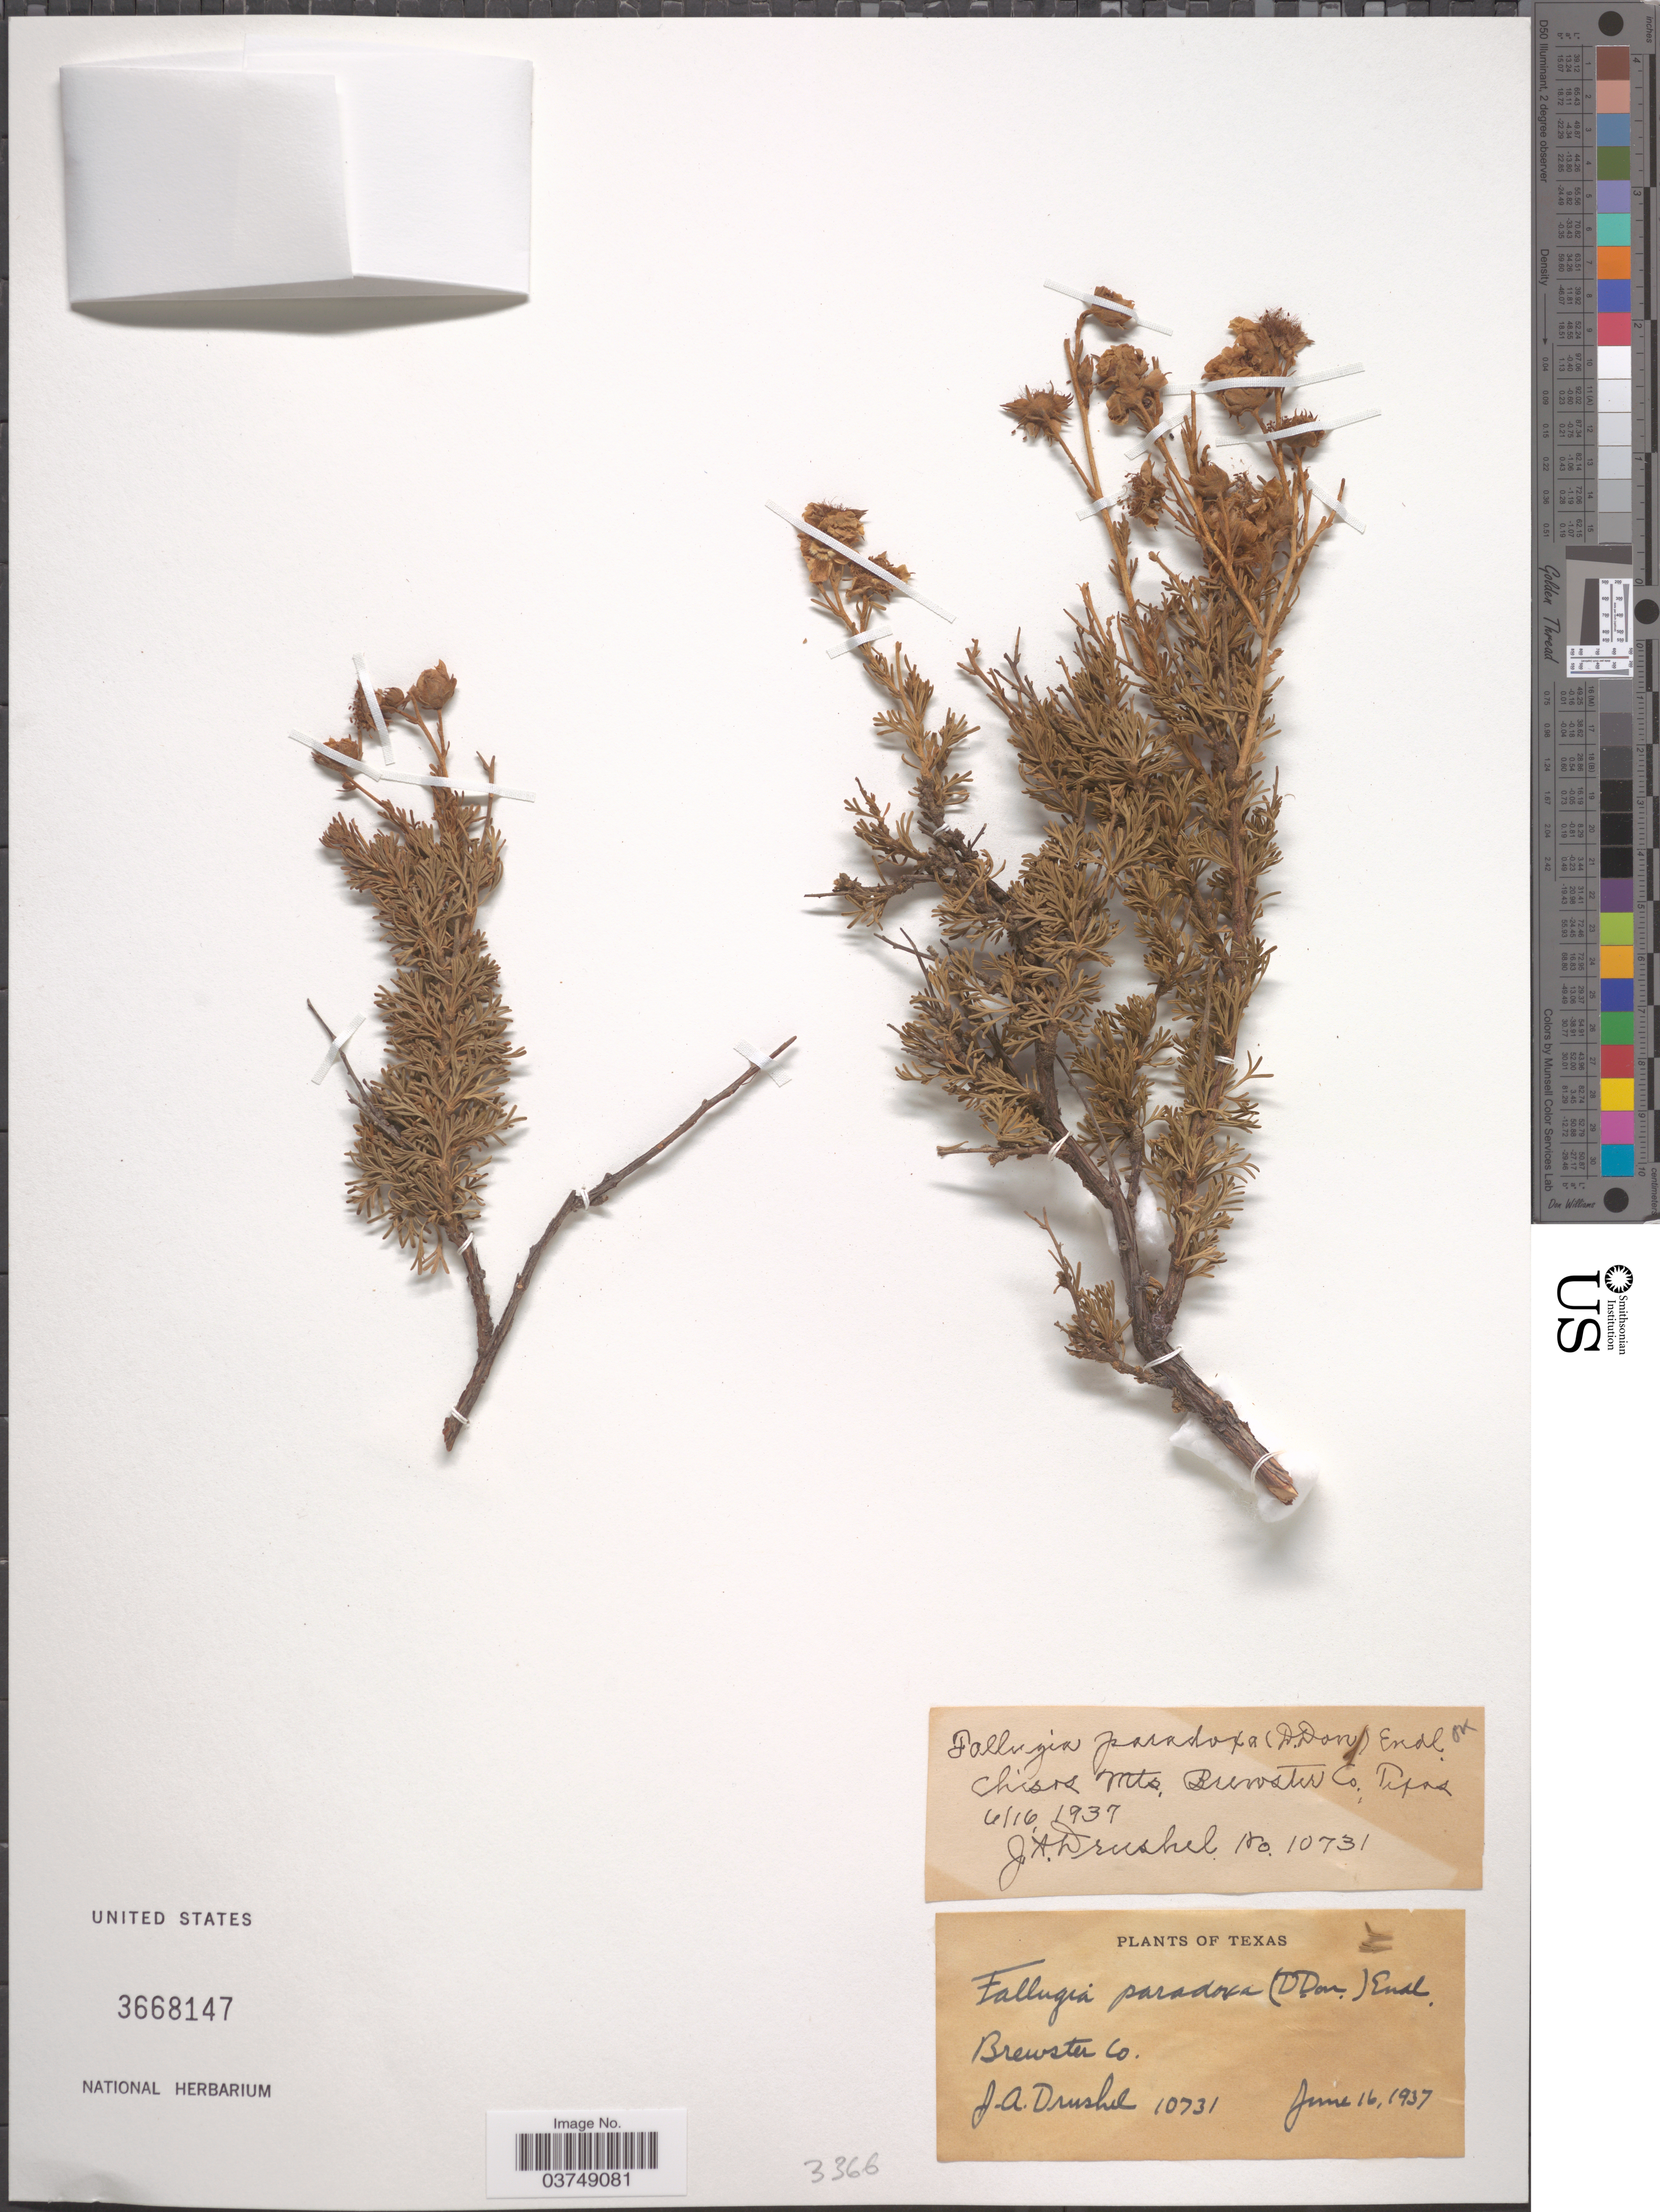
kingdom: Plantae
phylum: Tracheophyta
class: Magnoliopsida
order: Rosales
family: Rosaceae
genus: Fallugia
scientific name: Fallugia paradoxa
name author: (D. Don ex Tilloch & T. Taylor) Endl. ex Torr.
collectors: J. A. Drushel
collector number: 10731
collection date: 1937-06-16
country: United States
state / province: Texas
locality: Chisrs Mts, Brewster Co.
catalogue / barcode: US 3668147